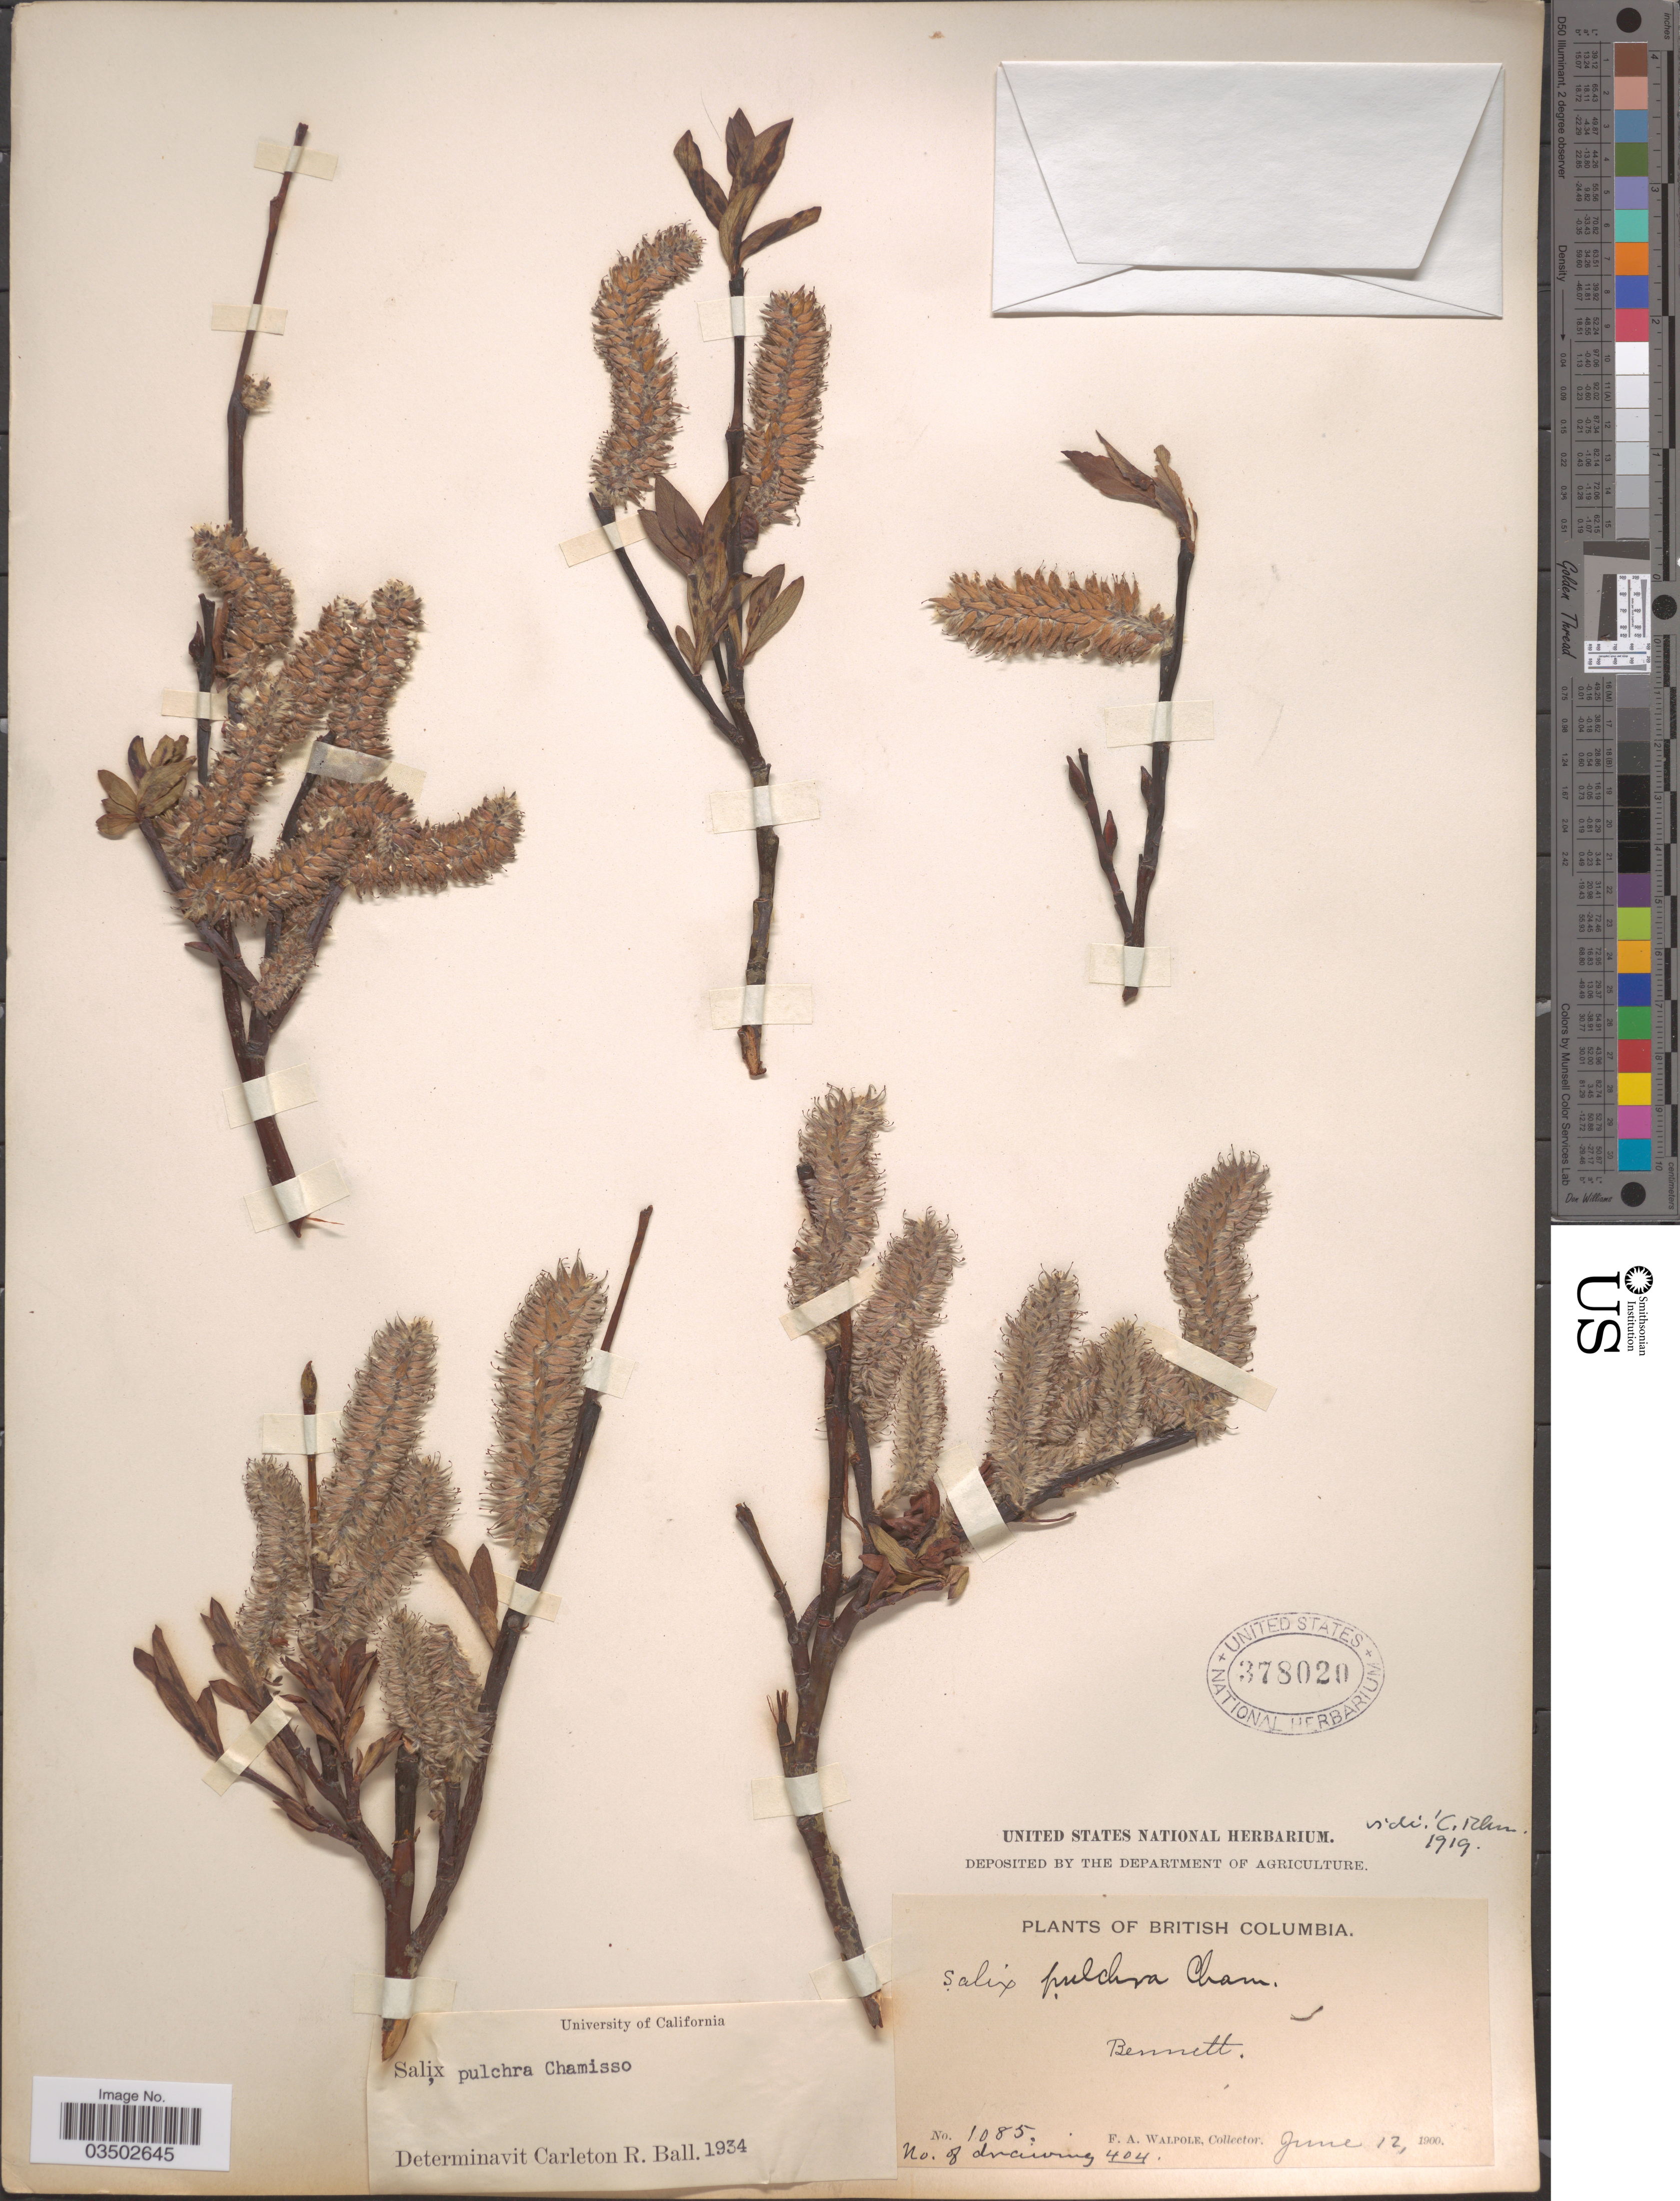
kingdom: Plantae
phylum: Tracheophyta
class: Magnoliopsida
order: Malpighiales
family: Salicaceae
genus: Salix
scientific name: Salix pulchra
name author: Cham.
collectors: F. Walpole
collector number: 1085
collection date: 1900-06-12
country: Canada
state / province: British Columbia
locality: Bennett.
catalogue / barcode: US 378020